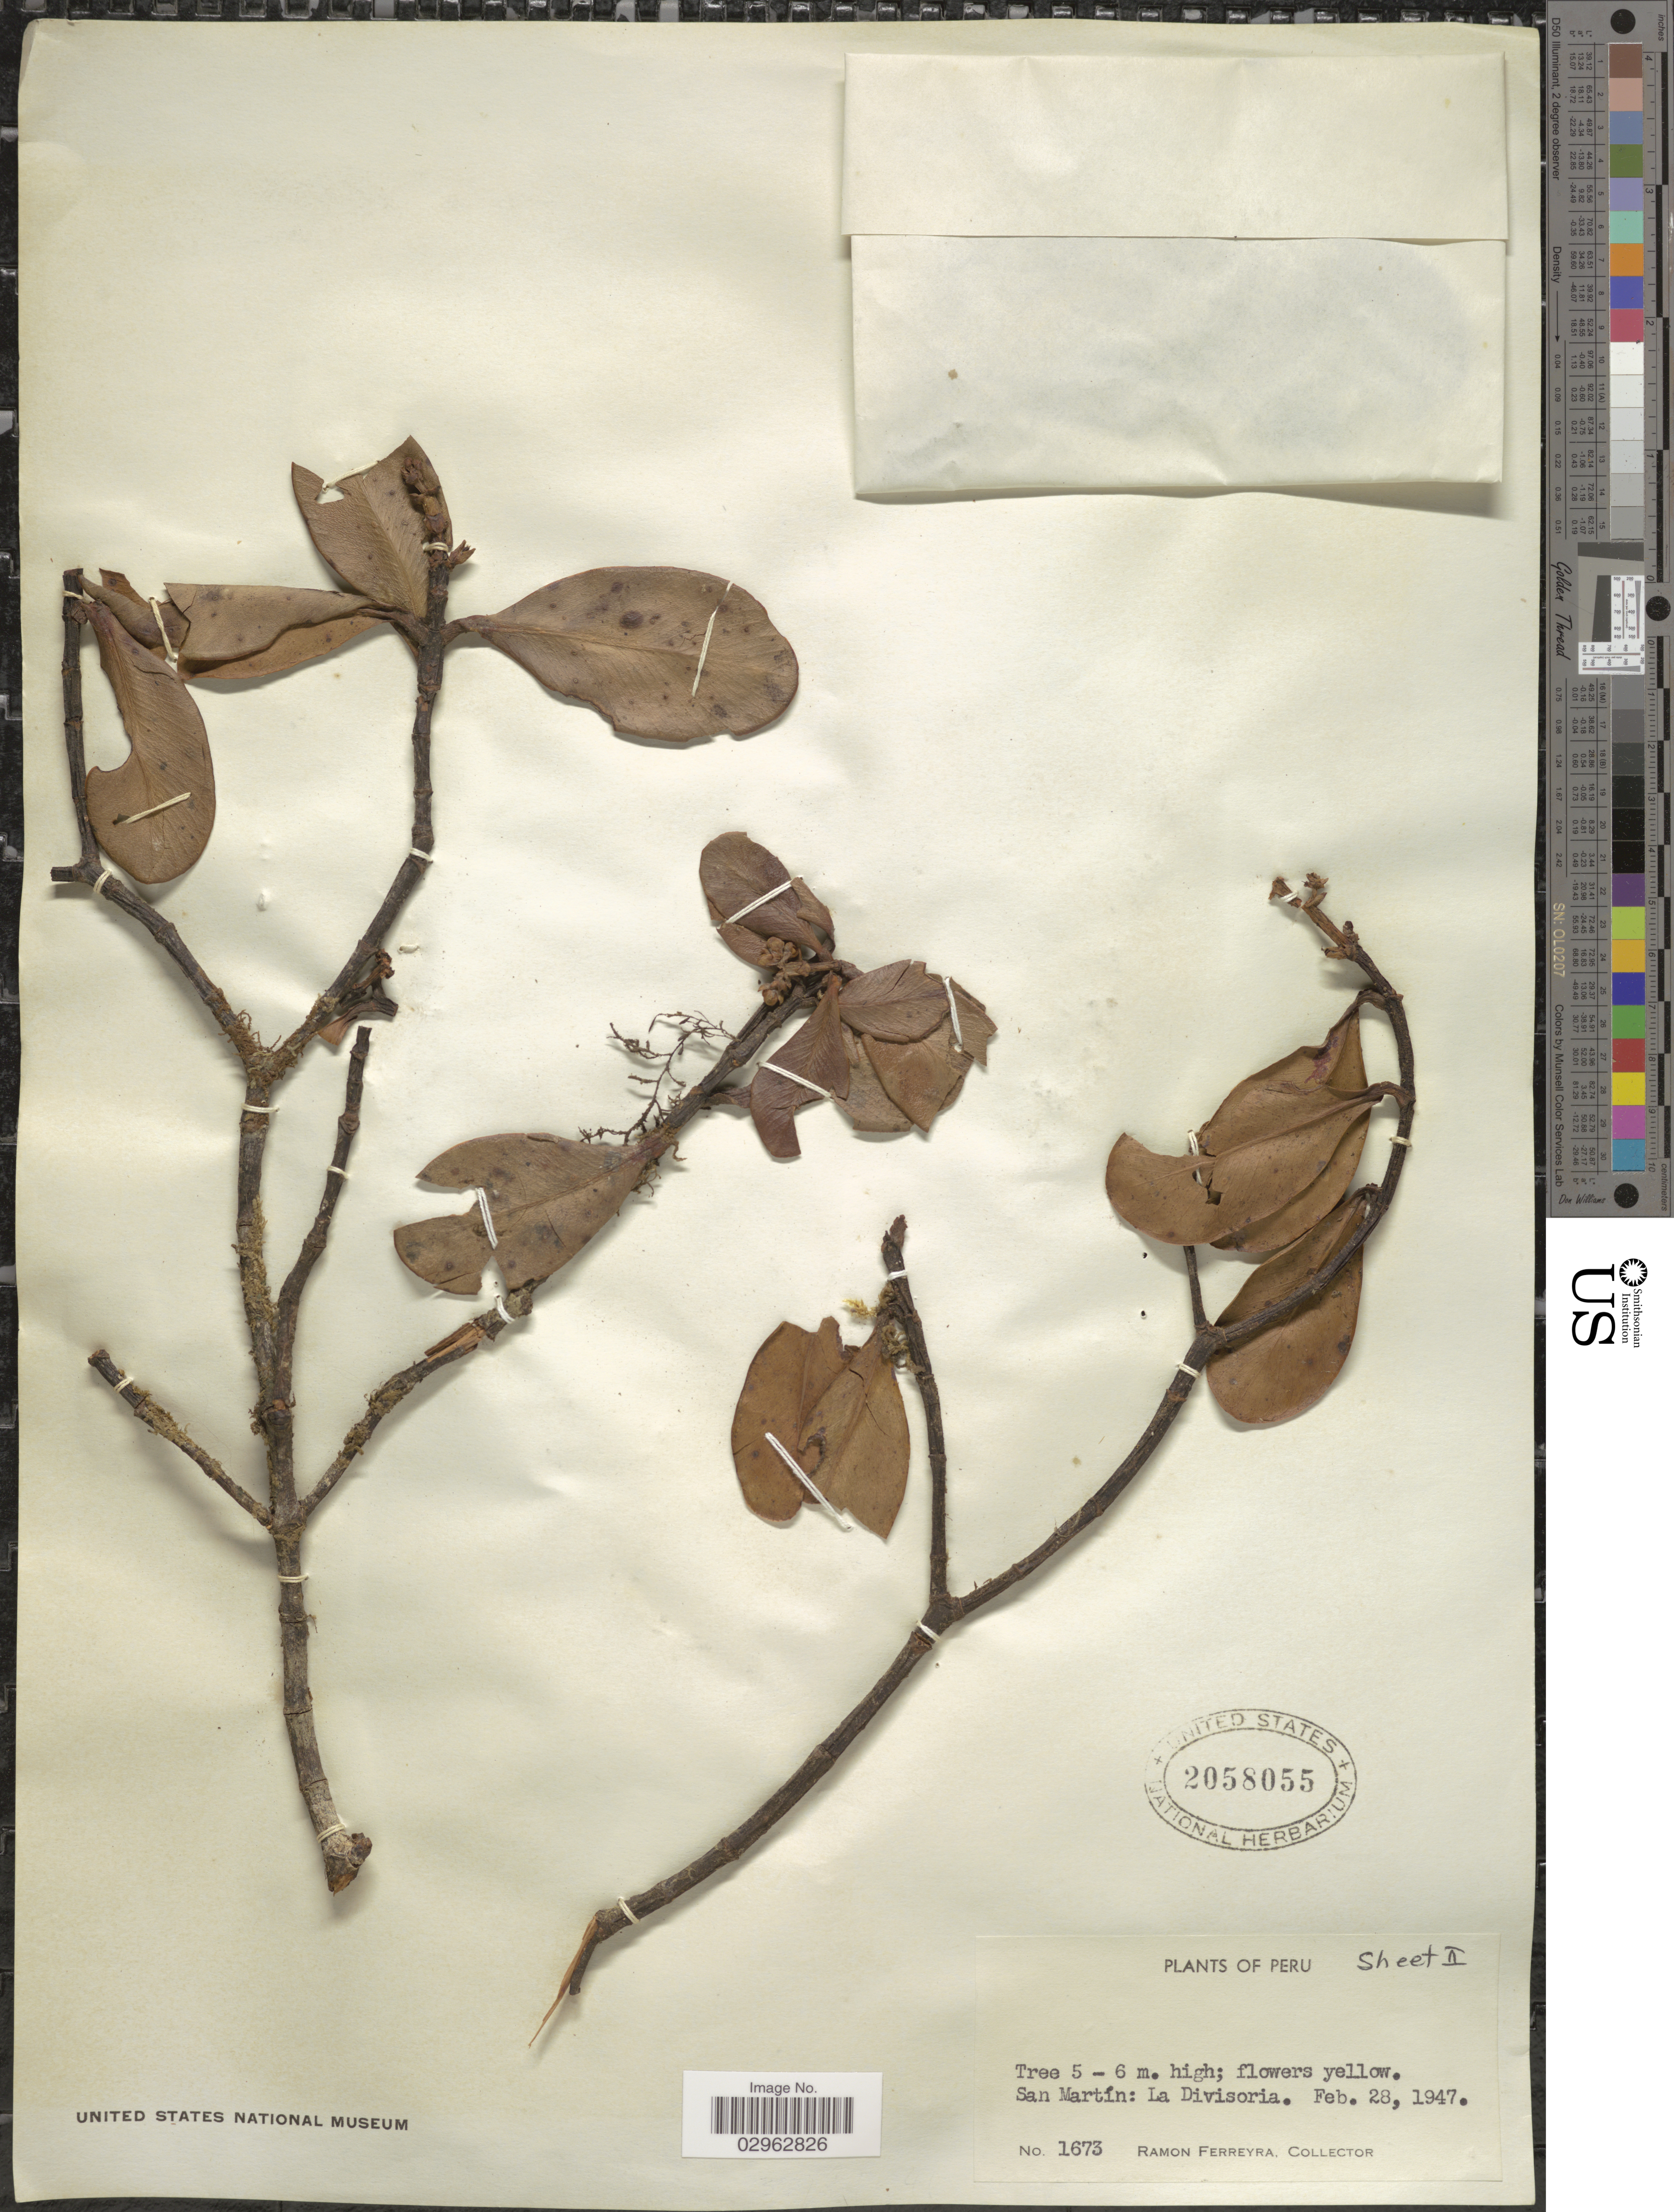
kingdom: Plantae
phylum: Tracheophyta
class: Magnoliopsida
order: Malpighiales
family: Clusiaceae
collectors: R. A. Ferreyra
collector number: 1673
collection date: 1947-02-28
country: Peru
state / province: San Martín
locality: La Divisoria.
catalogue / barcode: US 2058055